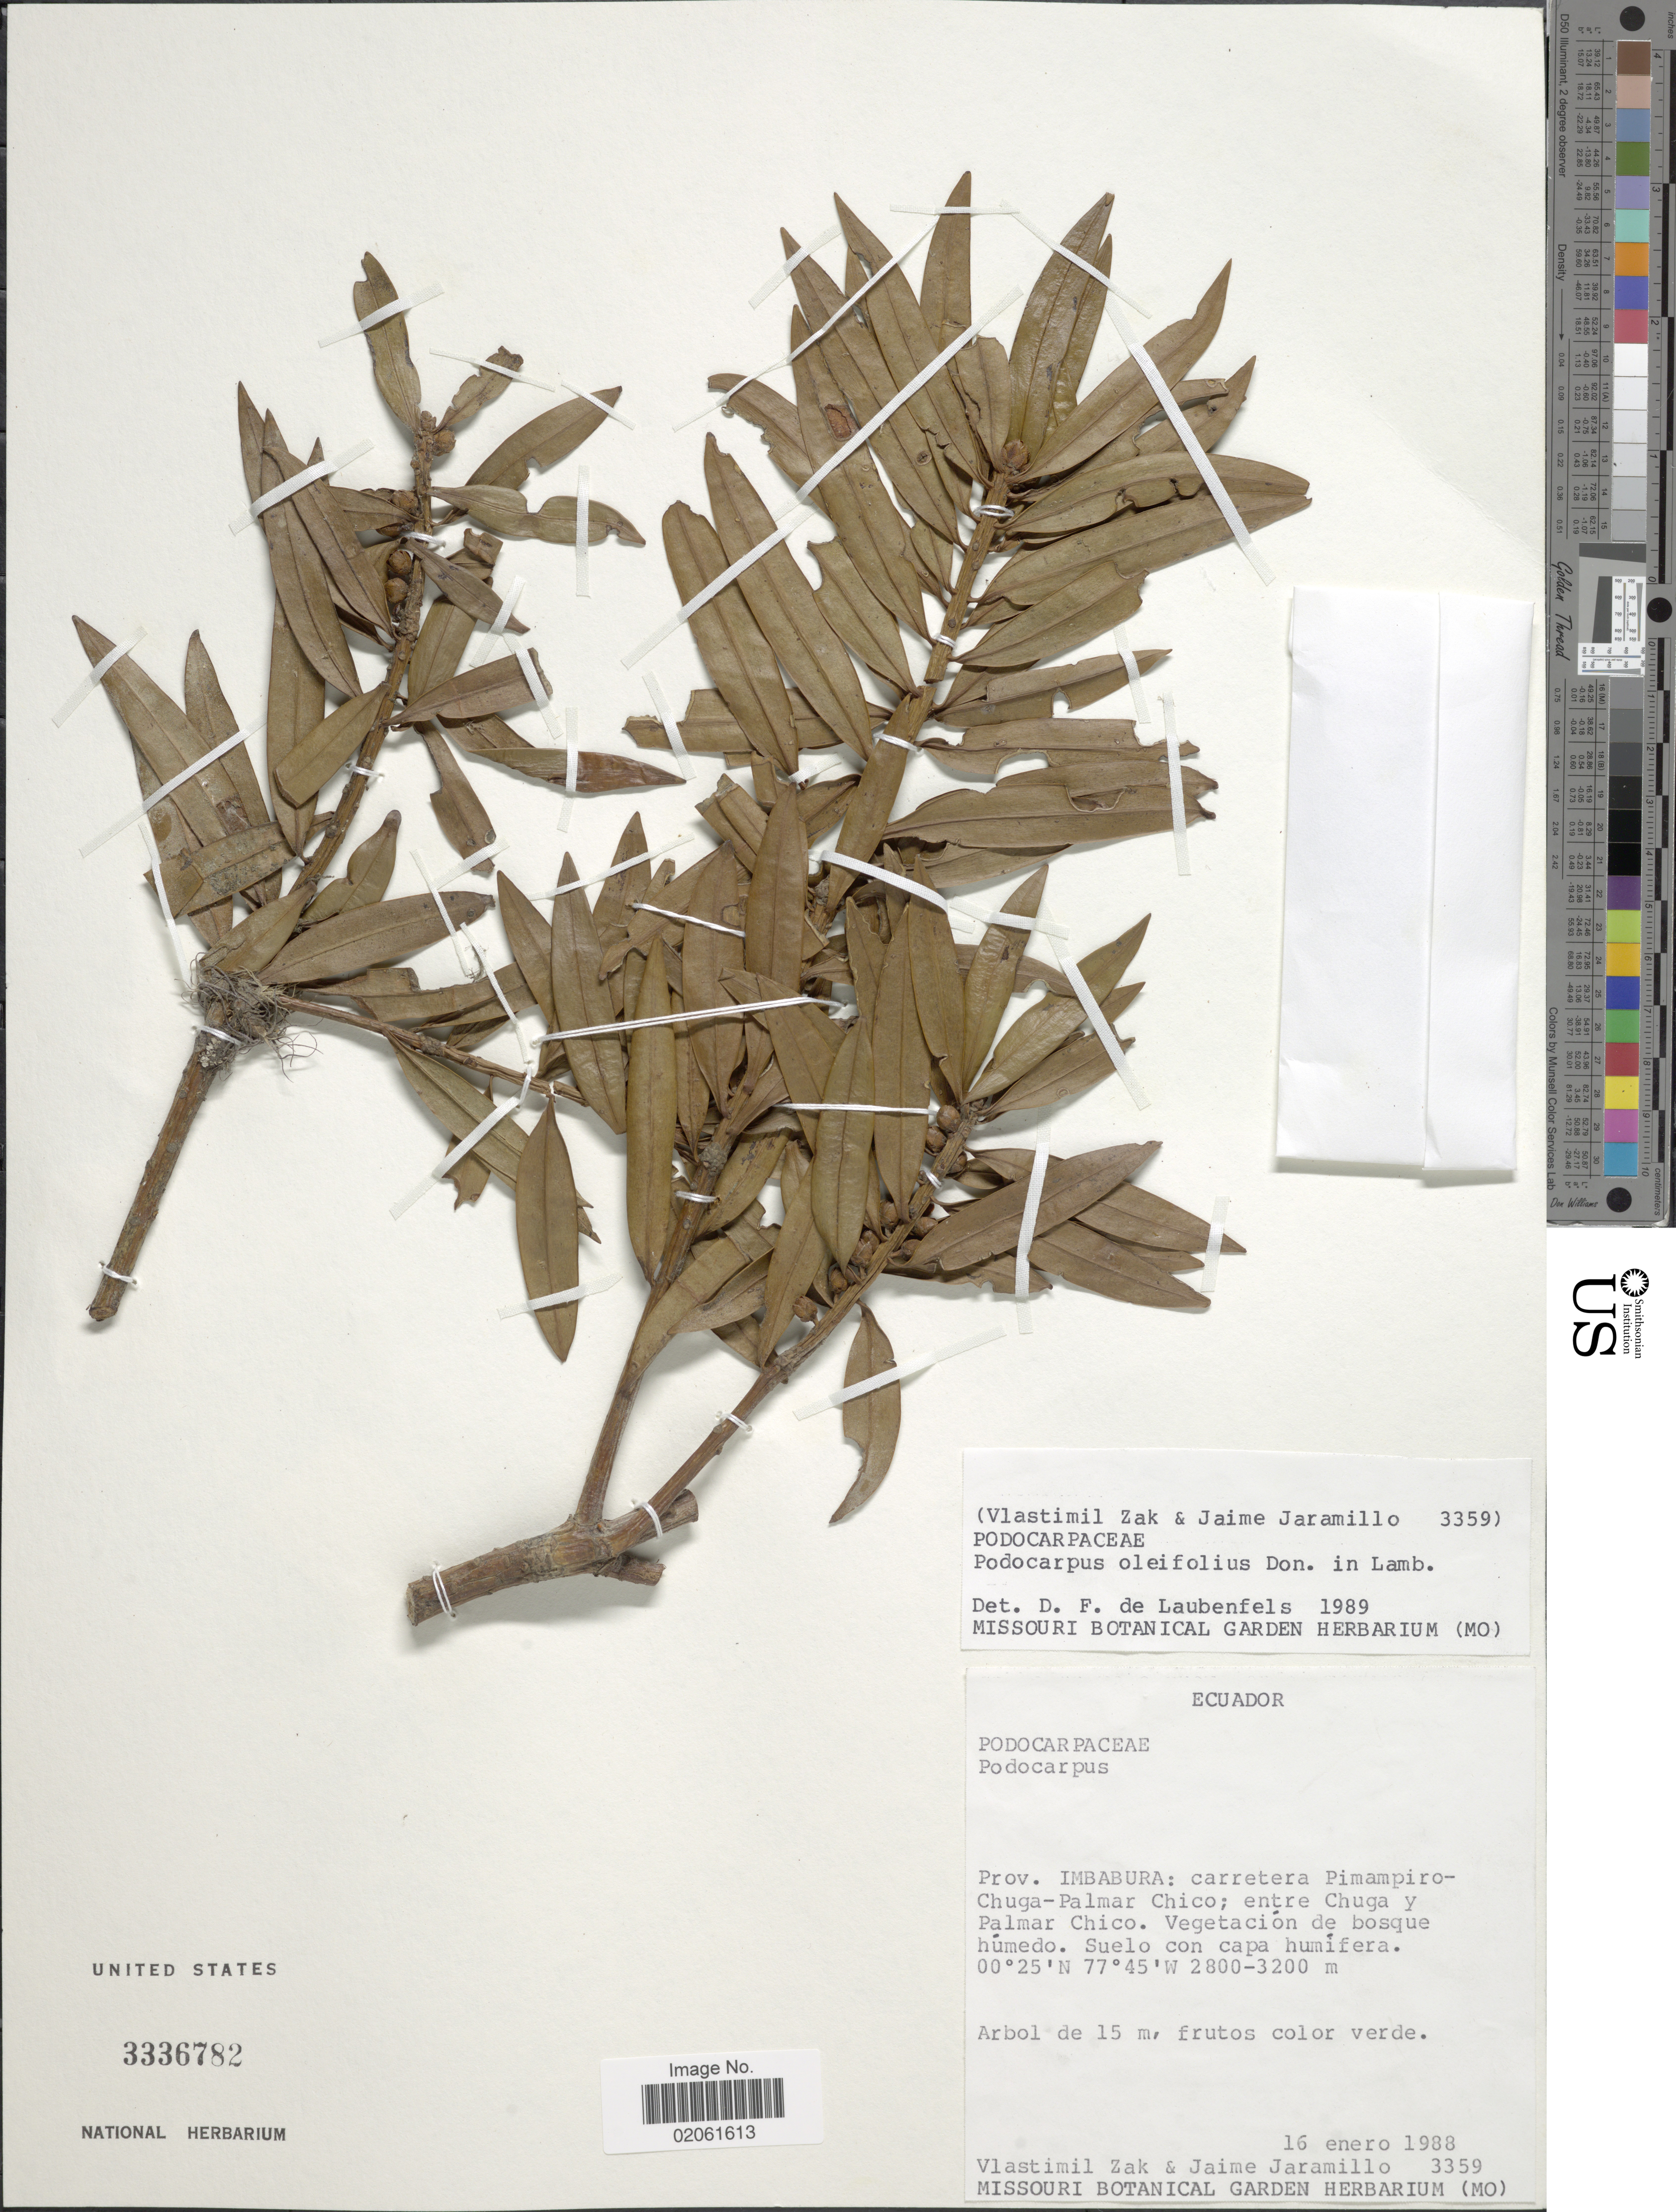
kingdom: Plantae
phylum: Tracheophyta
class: Pinopsida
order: Pinales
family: Podocarpaceae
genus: Podocarpus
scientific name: Podocarpus oleifolius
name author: D. Don ex Lamb.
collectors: V. Zak & J. Jaramillo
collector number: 3359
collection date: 1988-01-16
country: Ecuador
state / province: Imbabura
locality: Prov. Imbabura: carretera Pimampiro-Chuga-Palmar Chico; entre Chuga y Palmar Chico.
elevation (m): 2800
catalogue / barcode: US 3336782